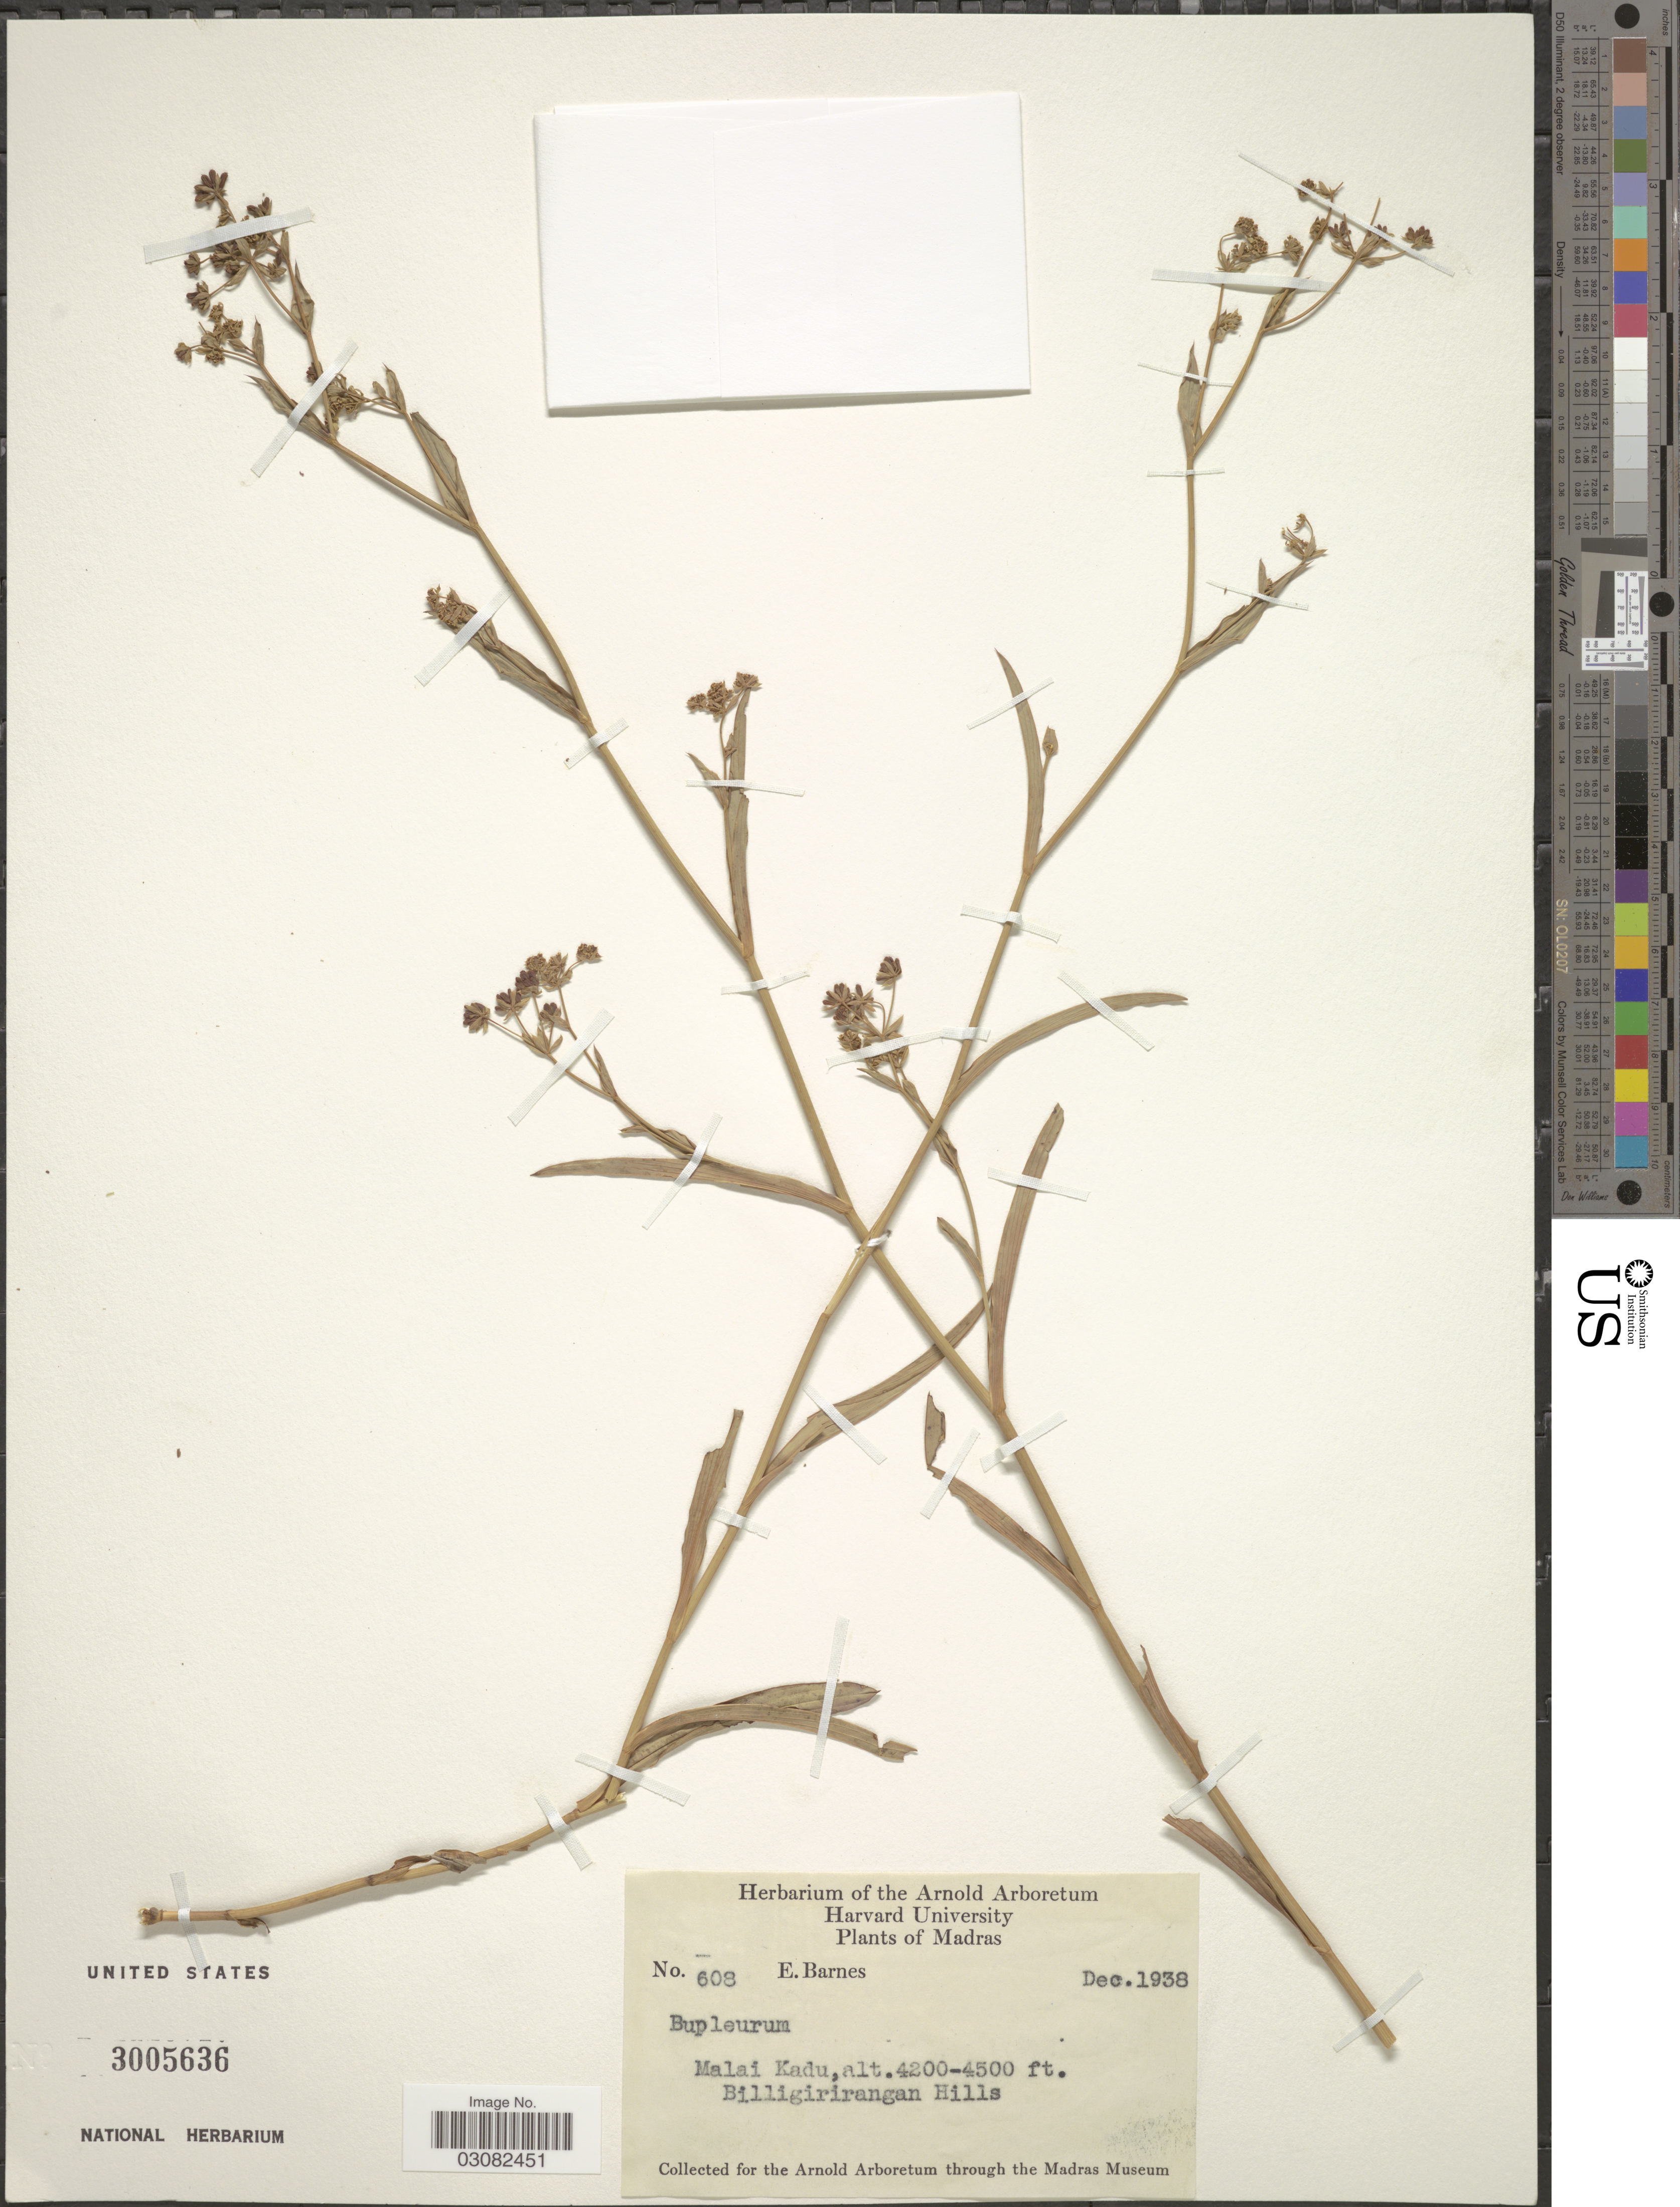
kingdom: Plantae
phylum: Tracheophyta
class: Magnoliopsida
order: Apiales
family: Apiaceae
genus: Bupleurum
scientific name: Bupleurum sp.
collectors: E. Barnes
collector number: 608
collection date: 1938-12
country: India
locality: Madras. Malai Kadu. Billigirirangan Hills.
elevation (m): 1280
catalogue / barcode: US 3005636